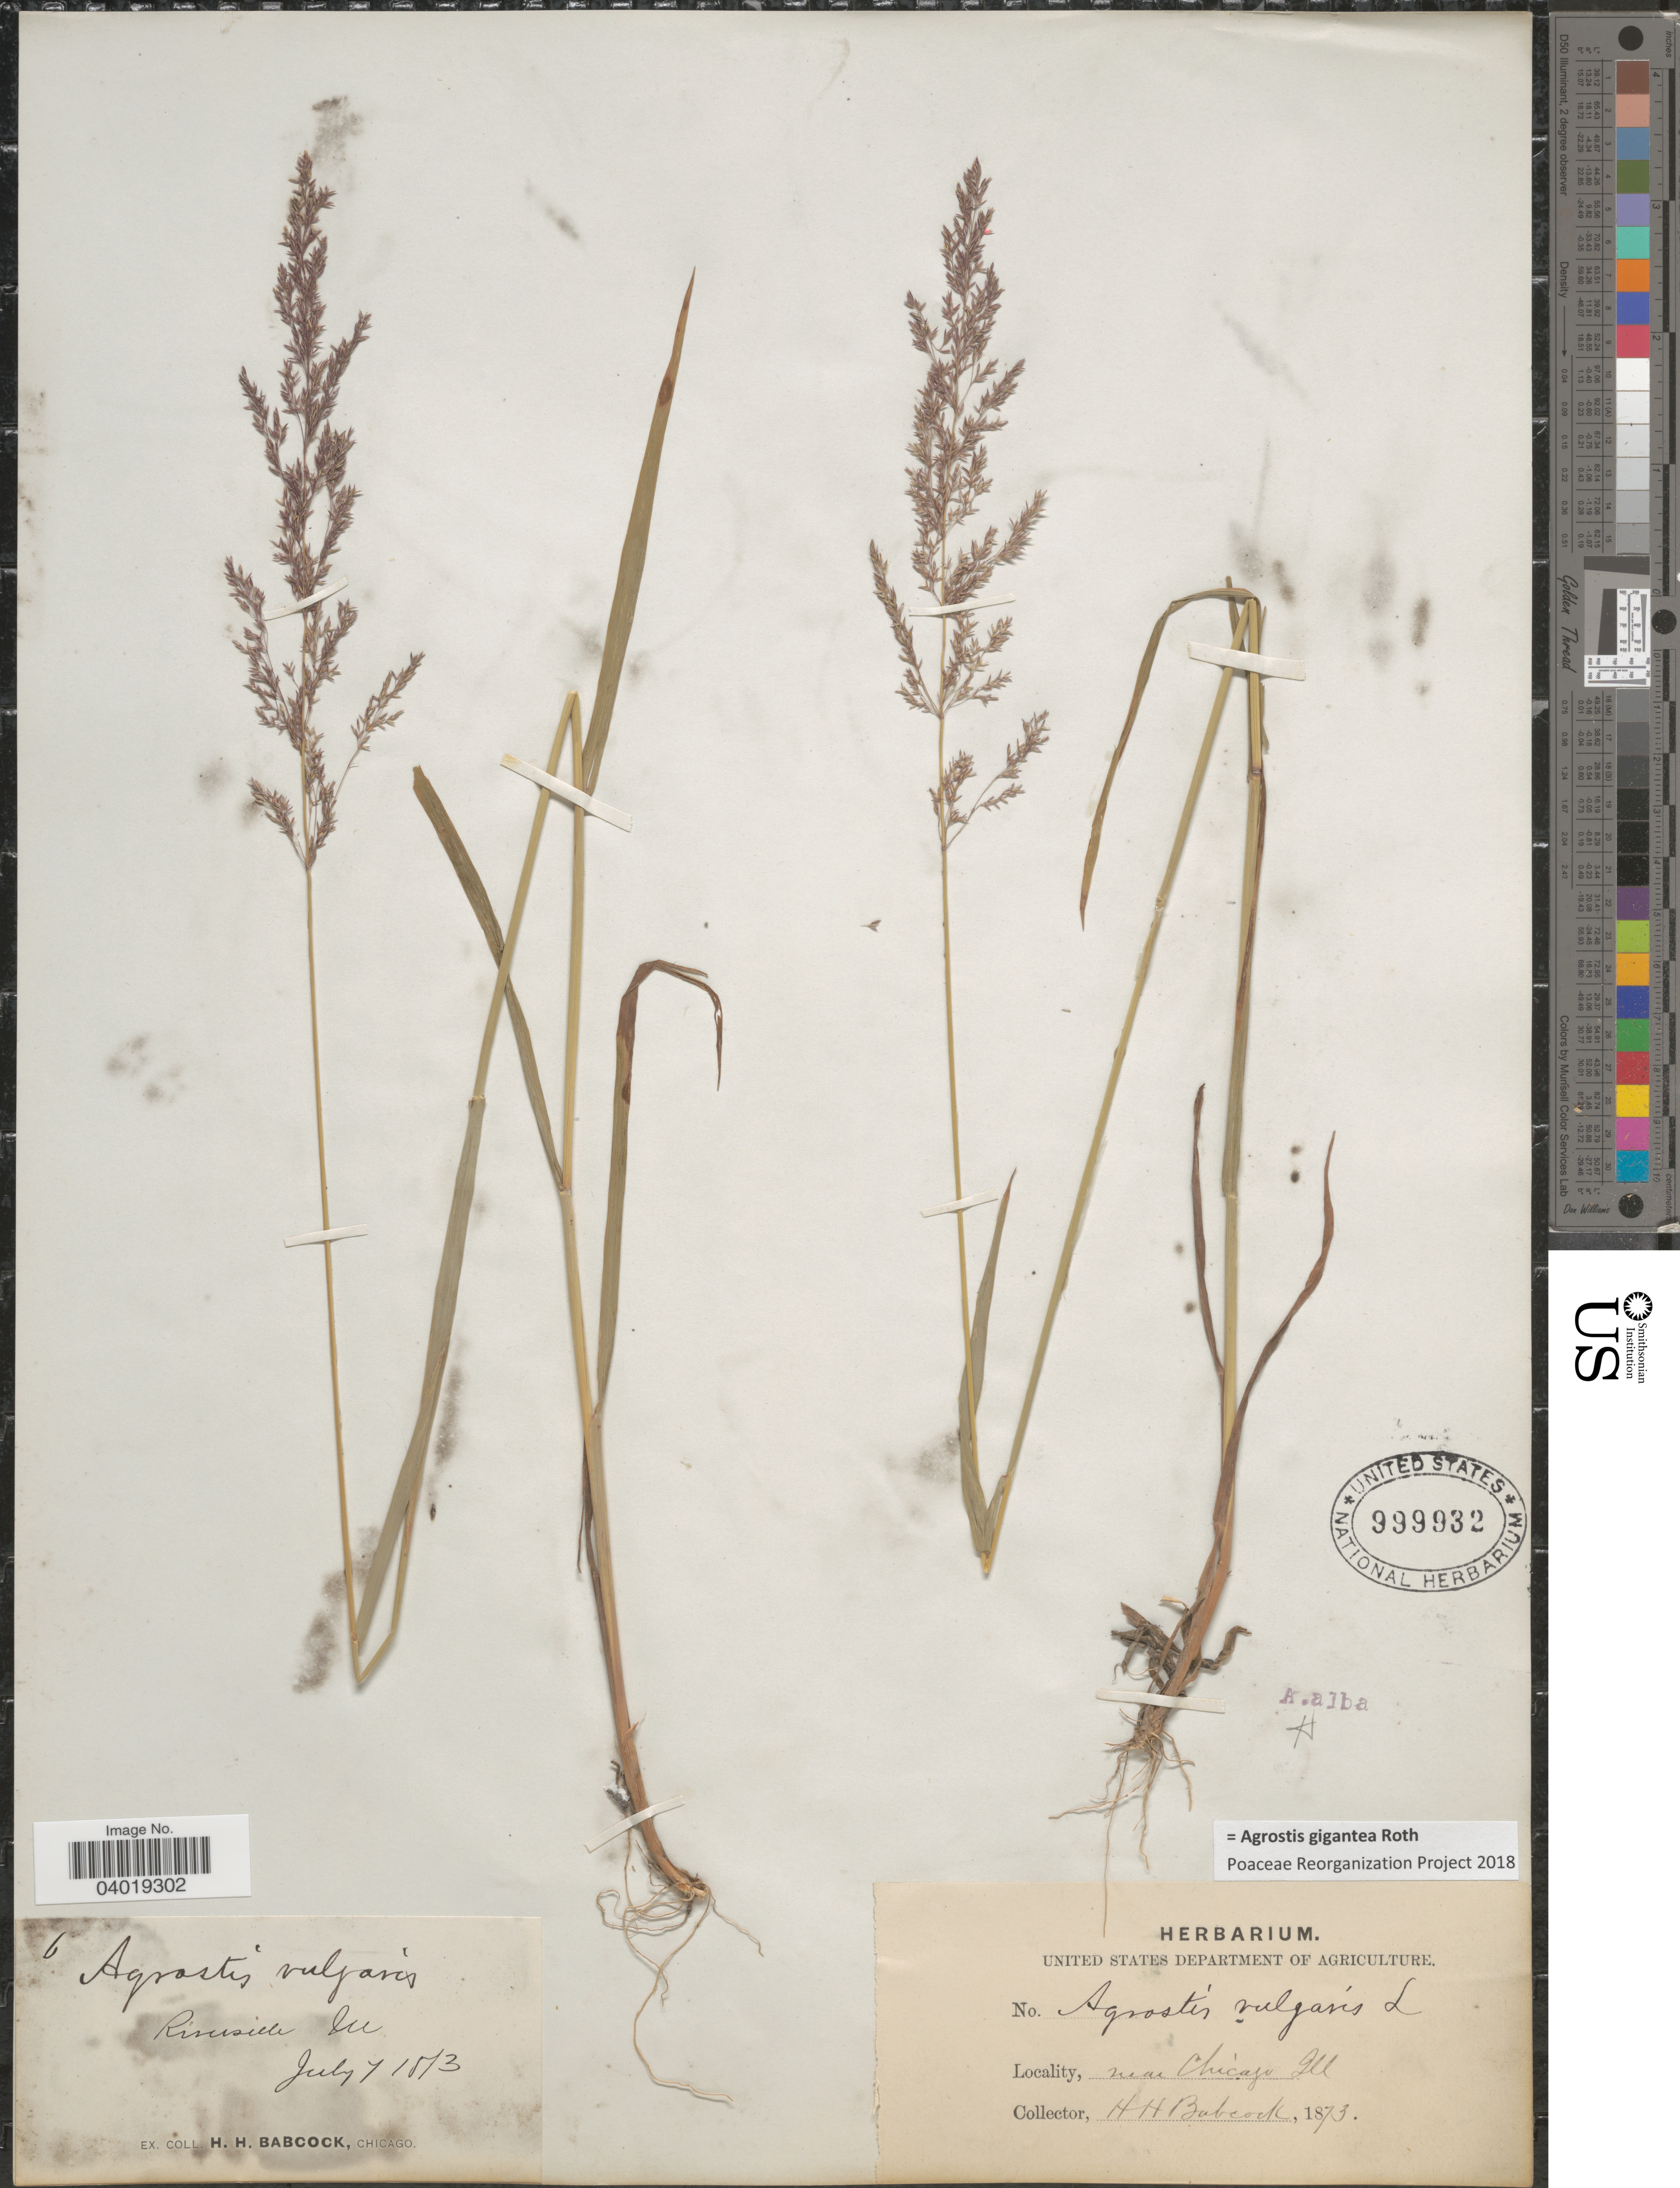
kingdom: Plantae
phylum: Tracheophyta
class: Liliopsida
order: Poales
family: Poaceae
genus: Agrostis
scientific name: Agrostis gigantea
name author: Roth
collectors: H. Babcock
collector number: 6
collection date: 1873-07-07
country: United States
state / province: Illinois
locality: Riverside. Near Chicago.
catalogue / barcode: US 999932